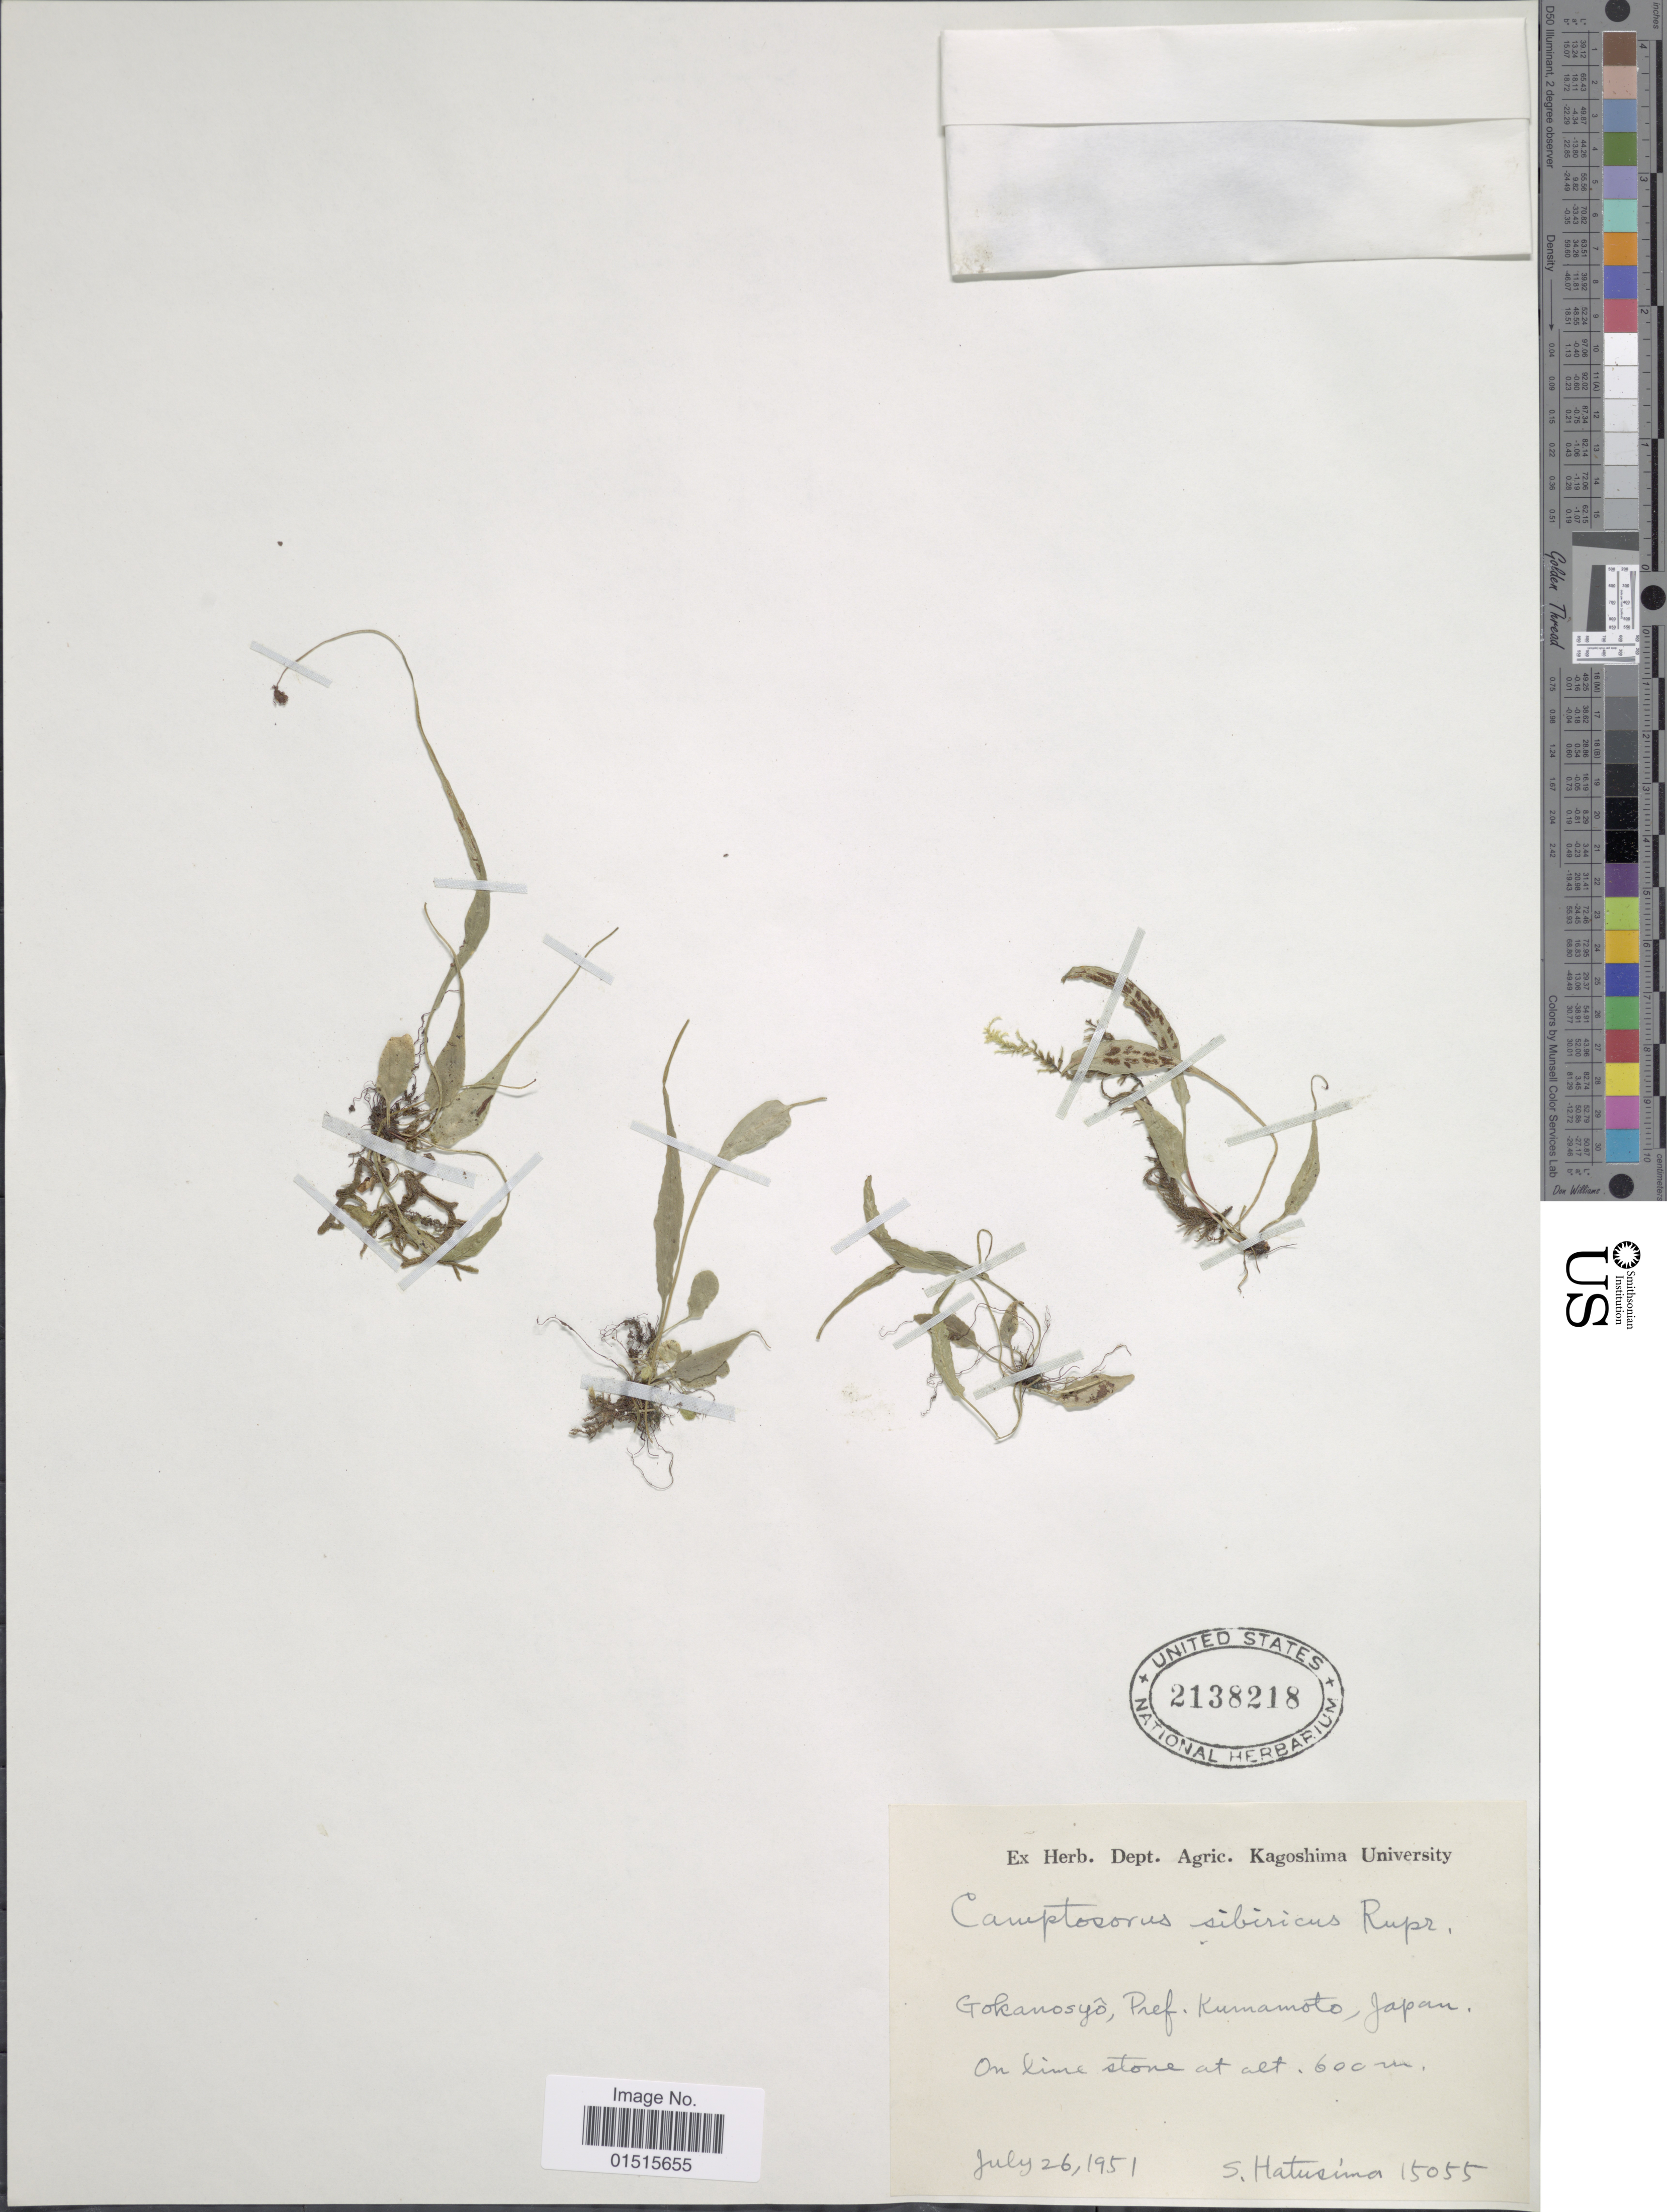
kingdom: Plantae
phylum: Tracheophyta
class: Polypodiopsida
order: Polypodiales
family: Aspleniaceae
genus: Asplenium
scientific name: Asplenium sibricus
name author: Rupr.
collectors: S. Hatusima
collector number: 15055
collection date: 1951-07-26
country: Japan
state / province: Kumamoto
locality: Gokanosyo, on limestone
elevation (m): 600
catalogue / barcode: US 2138218